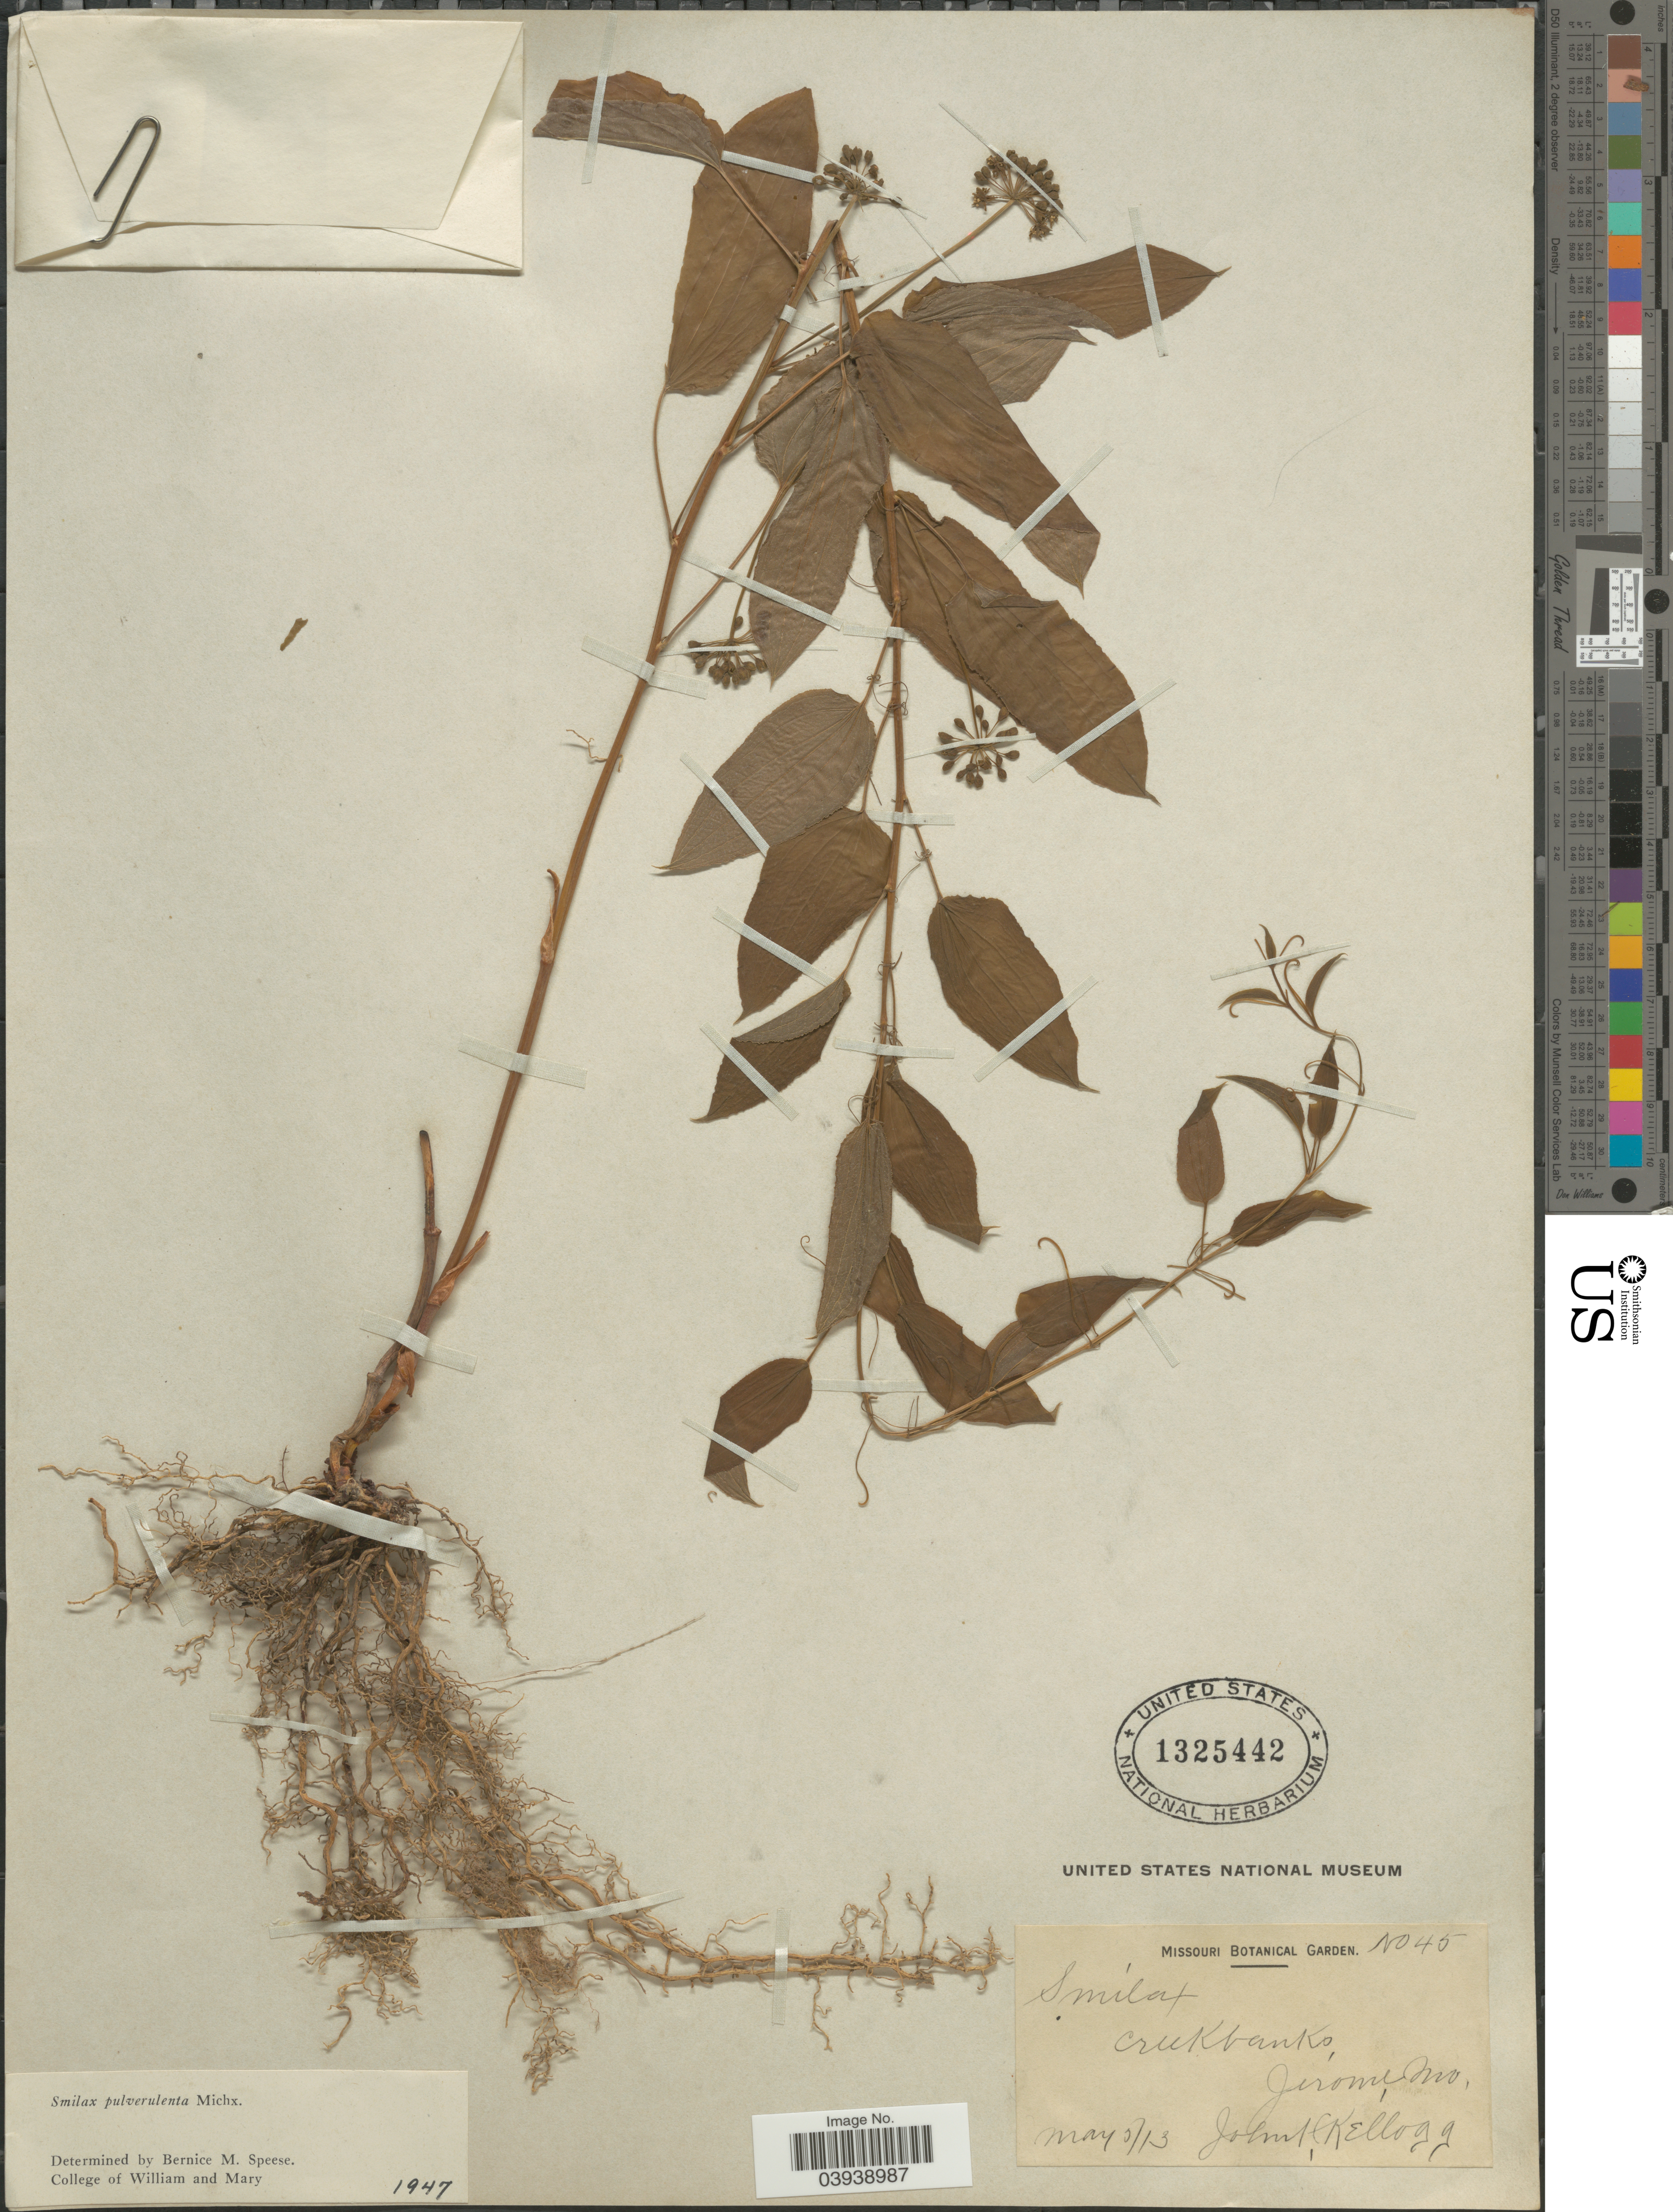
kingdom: Plantae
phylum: Tracheophyta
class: Liliopsida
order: Liliales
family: Smilacaceae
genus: Smilax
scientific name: Smilax pulverulenta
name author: Michx.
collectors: J. H. Kellogg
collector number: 45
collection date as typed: Transcribed d/m/y: 5/5/13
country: United States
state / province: Missouri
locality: Creekbanks, Jerome.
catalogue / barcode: US 1325442